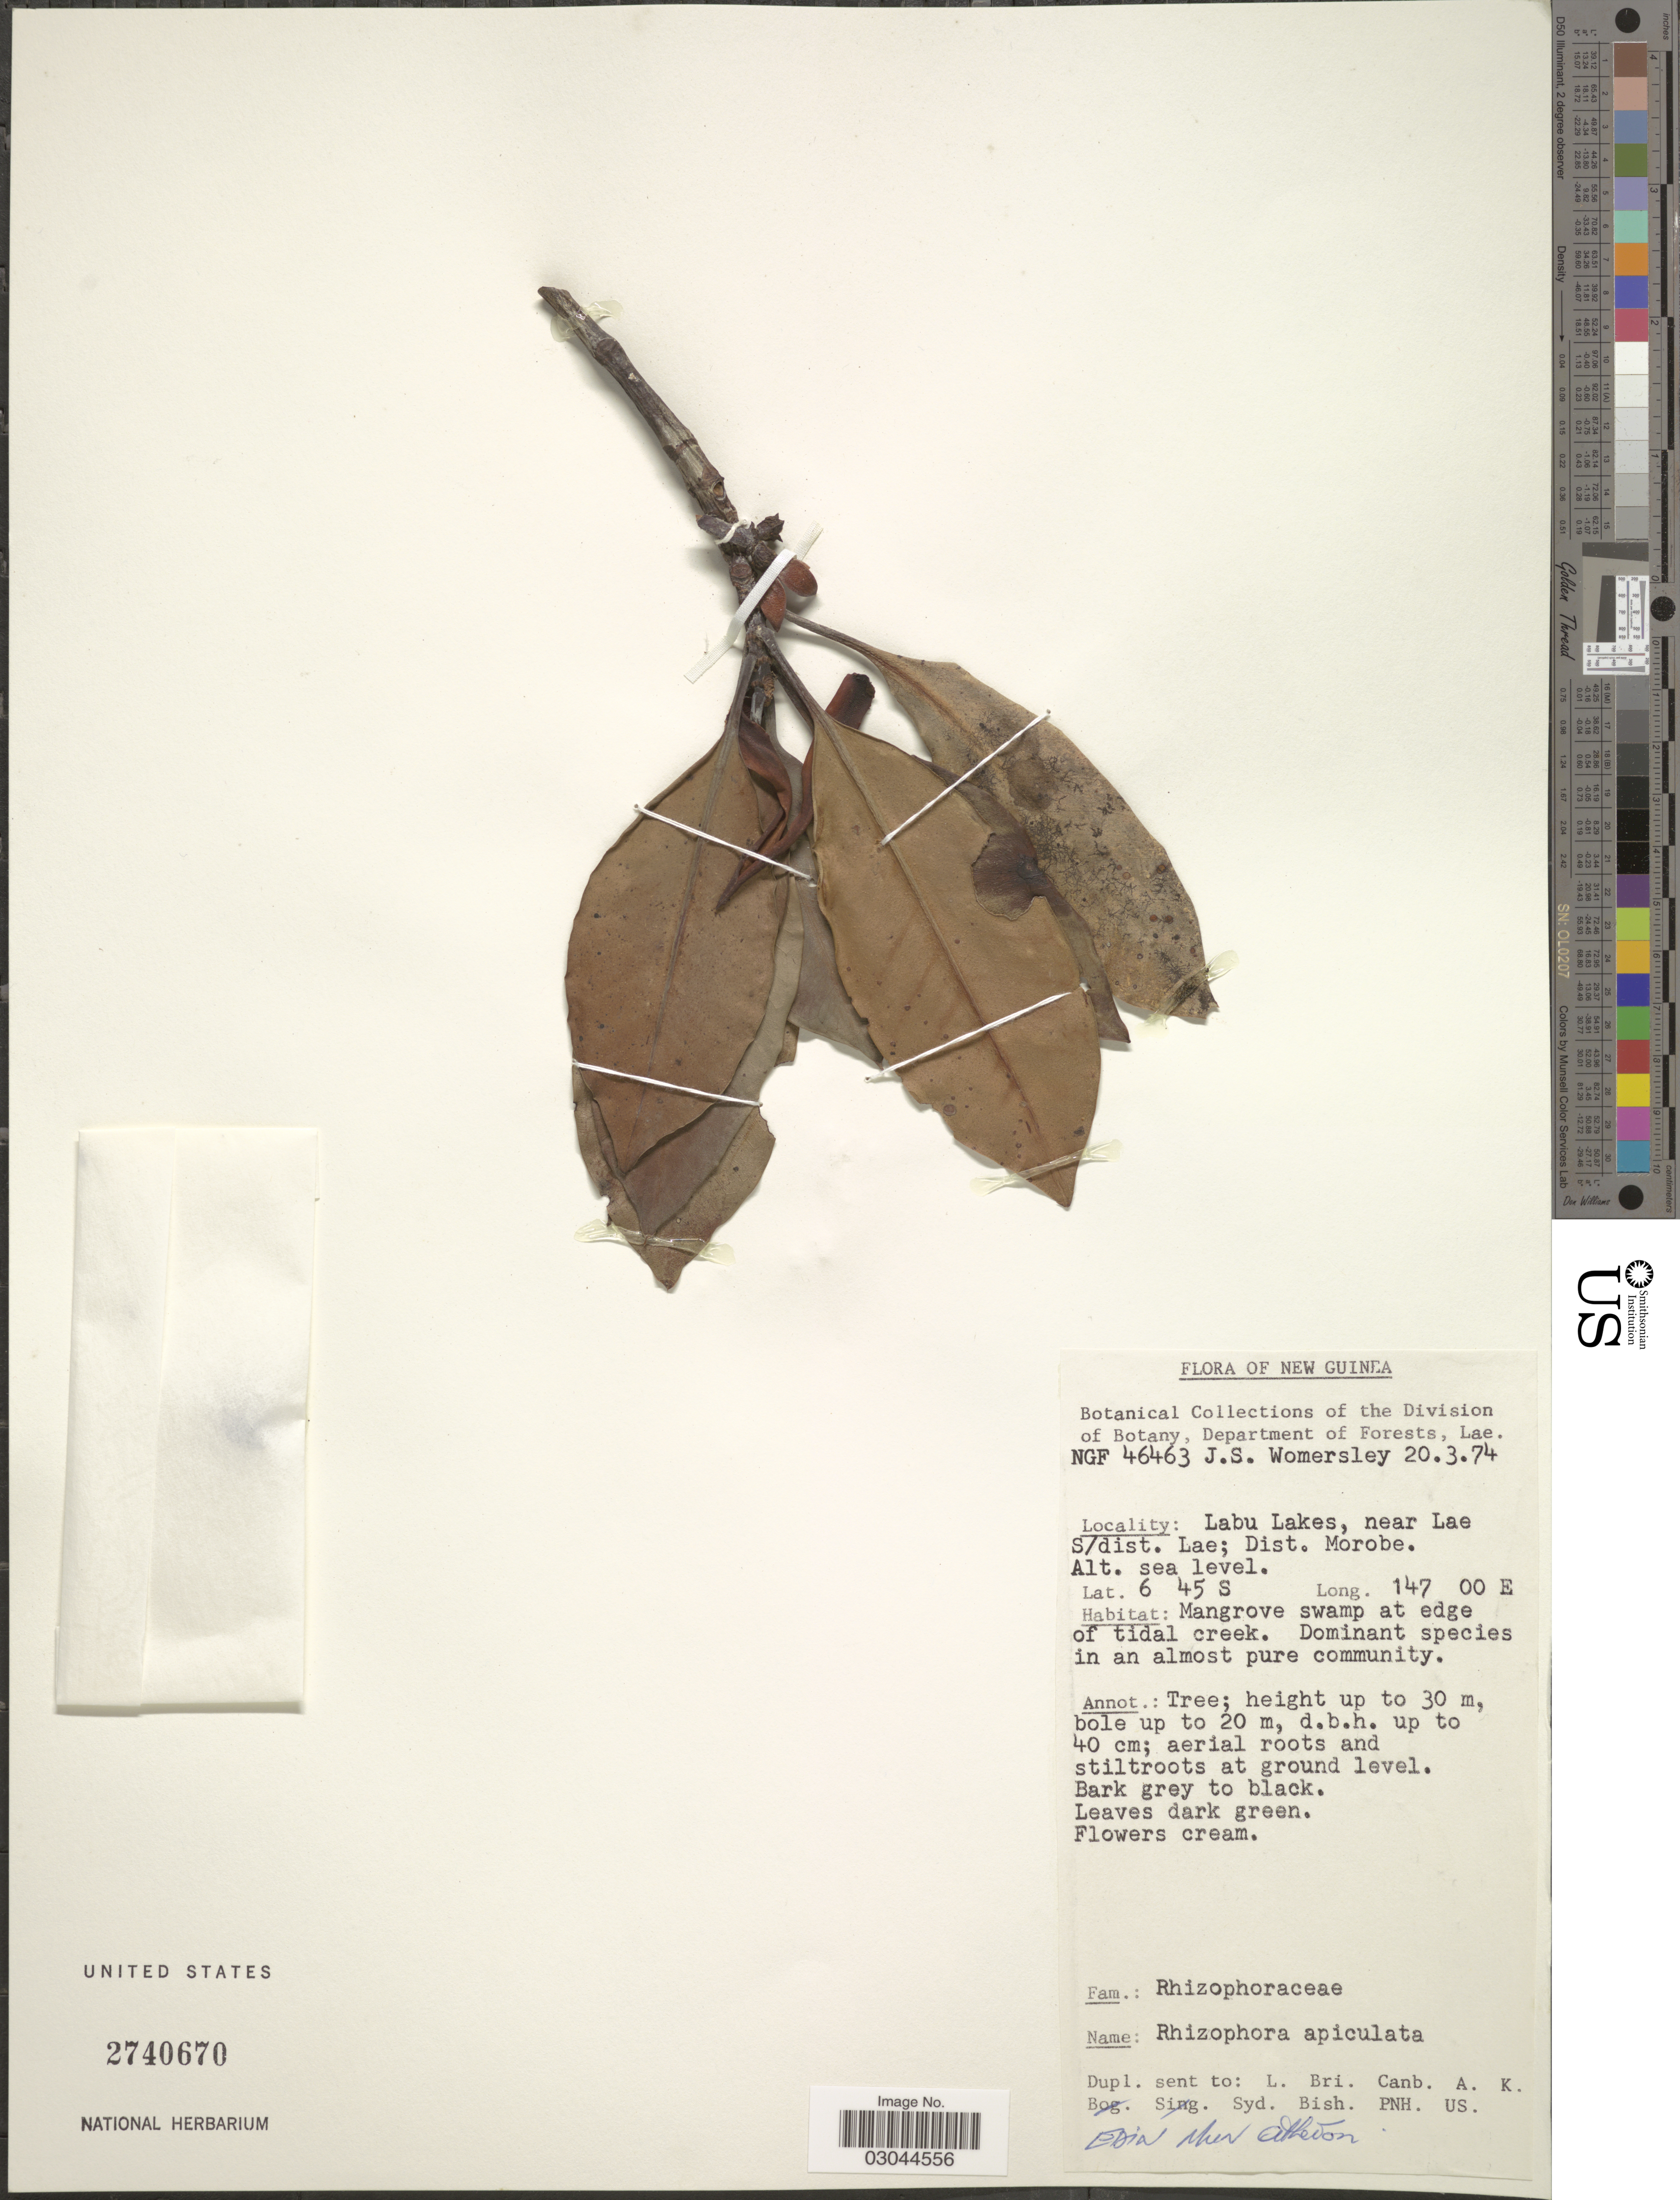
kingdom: Plantae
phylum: Tracheophyta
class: Magnoliopsida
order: Malpighiales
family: Rhizophoraceae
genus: Rhizophora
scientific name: Rhizophora apiculata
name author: Blume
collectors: J. S. Womersley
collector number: NGF 46463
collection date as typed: Transcribed d/m/y: 20/3/74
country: Papua New Guinea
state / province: Morobe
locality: New Guinea. Labu Lakes, near Lae S/dist. Lae; Dist. Morobe. Mangrove swamp at edge of tidal creek.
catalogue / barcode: US 2740670